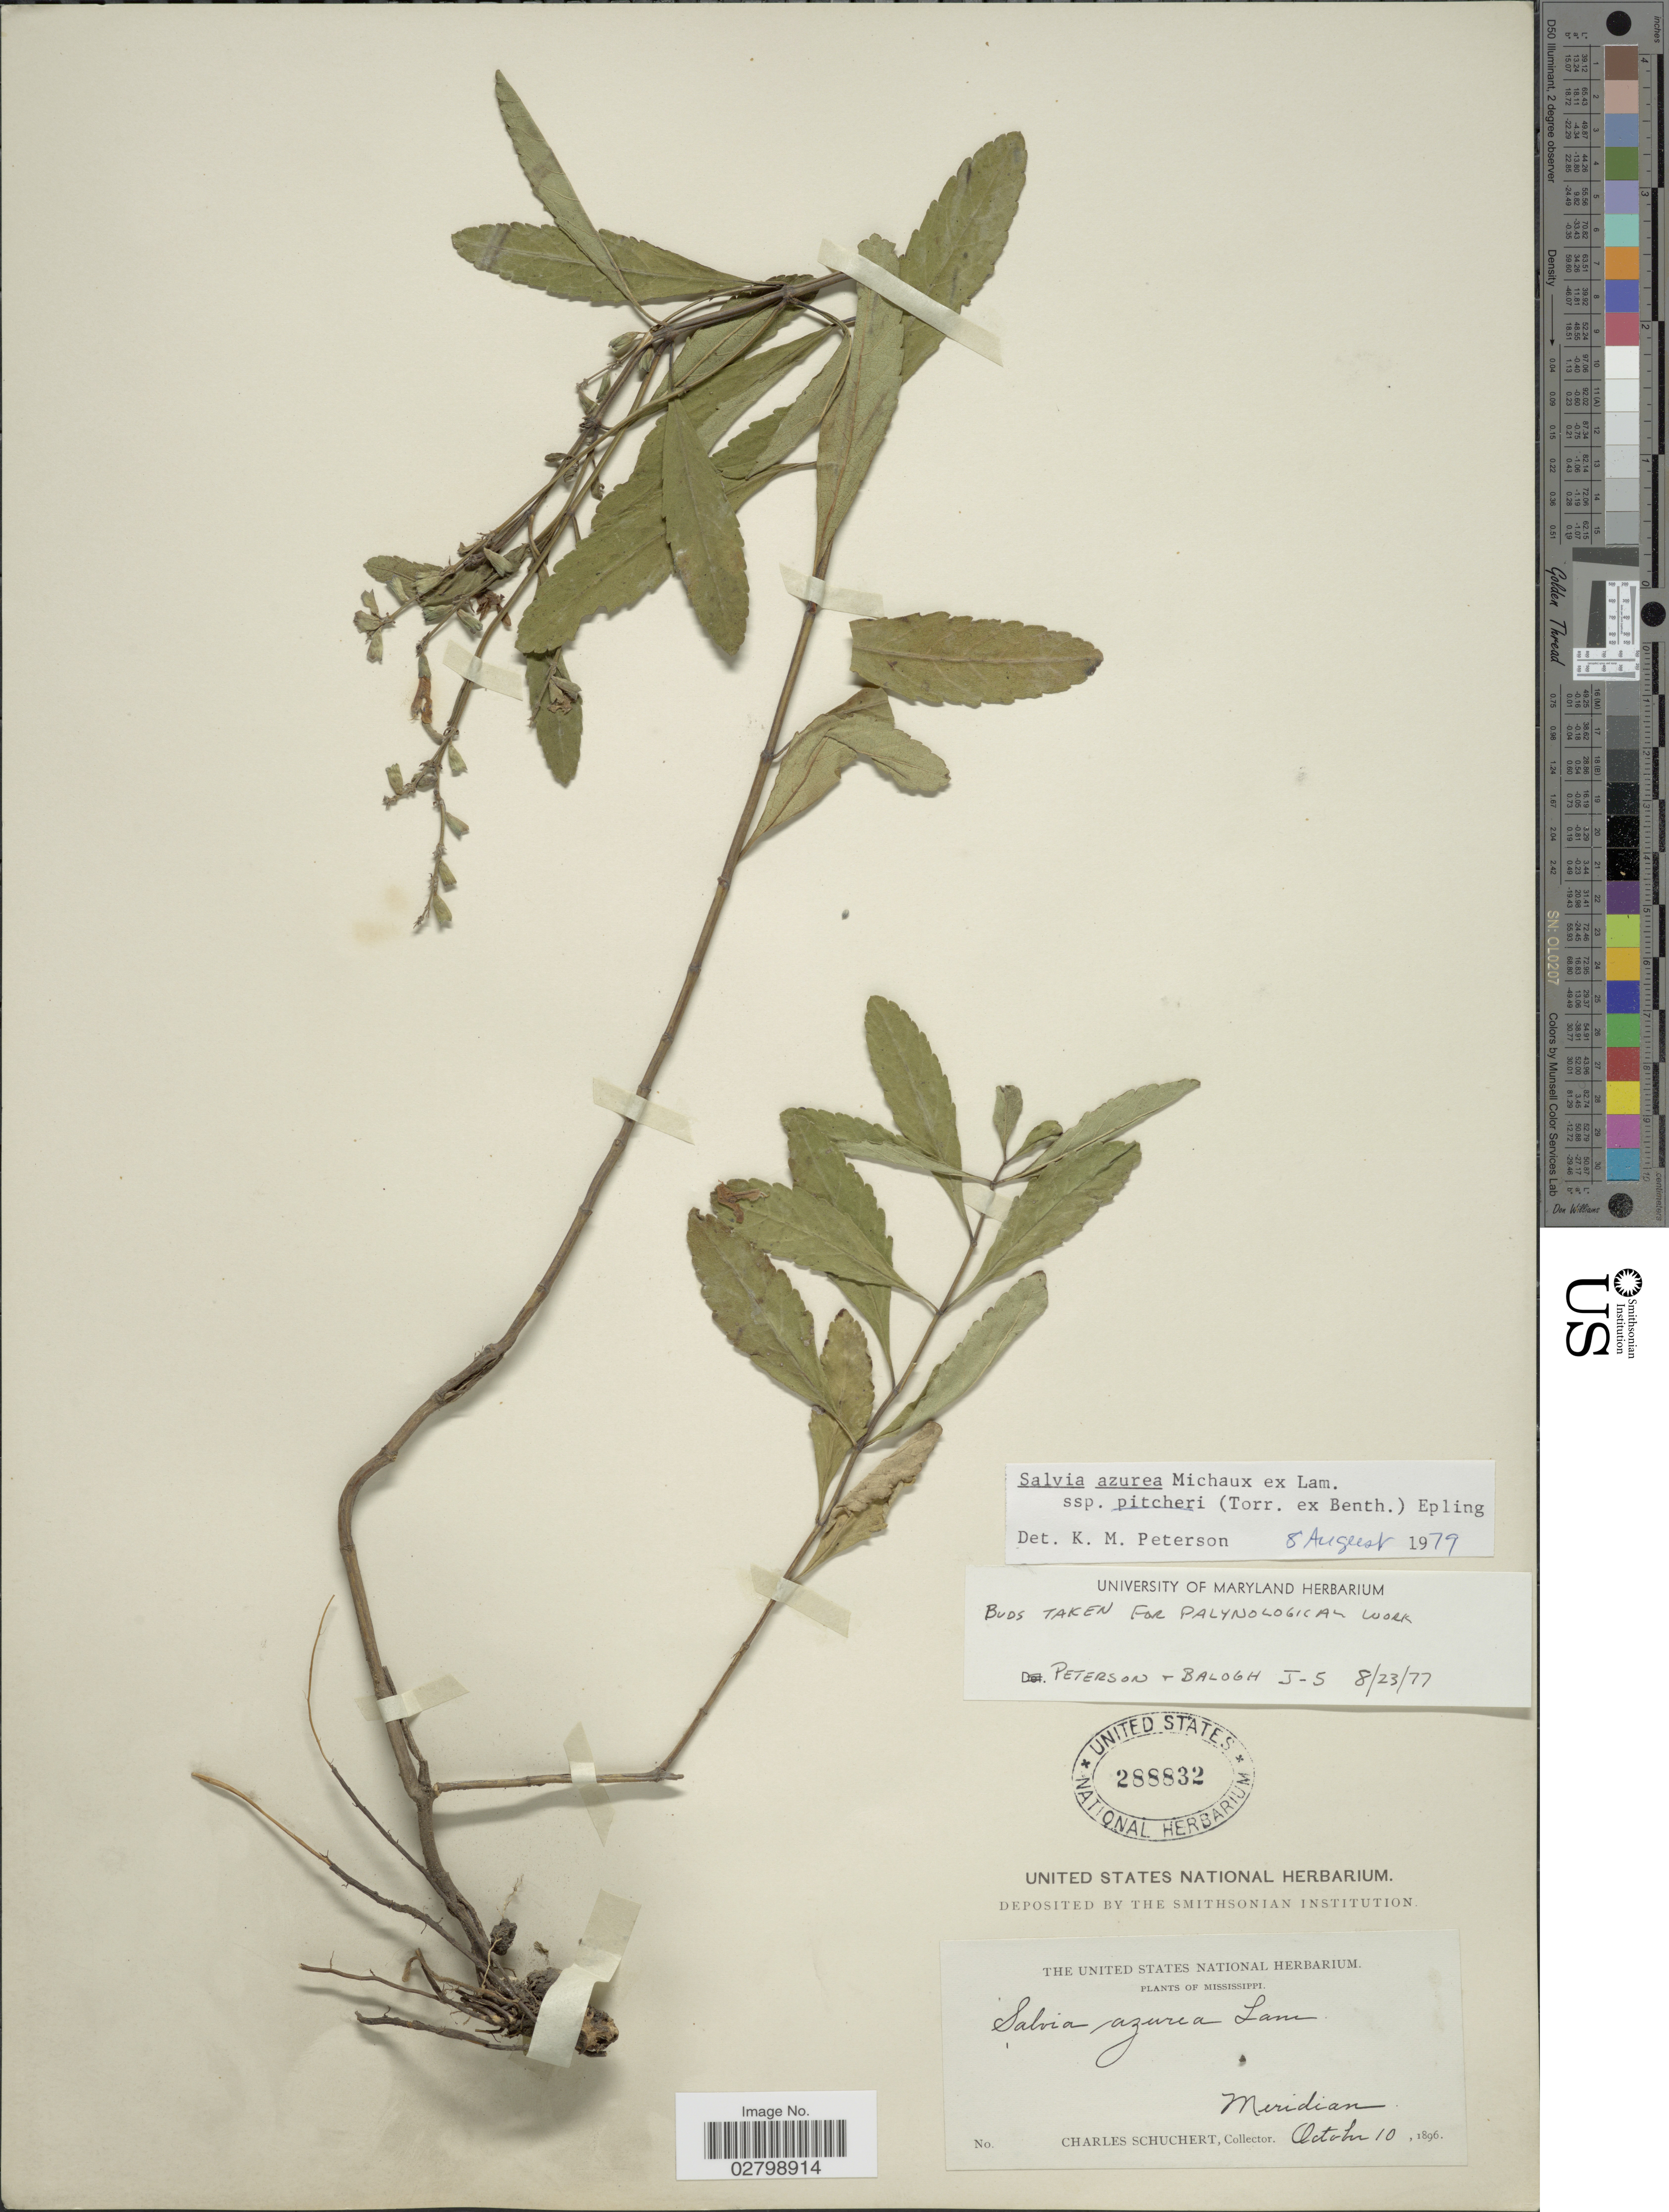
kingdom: Plantae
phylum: Tracheophyta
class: Magnoliopsida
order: Lamiales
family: Lamiaceae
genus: Salvia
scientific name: Salvia azurea subsp. pitcheri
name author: Michx. ex Lam.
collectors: C. Schuchert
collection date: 1896-10-10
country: United States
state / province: Mississippi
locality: Meridian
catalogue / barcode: US 288832